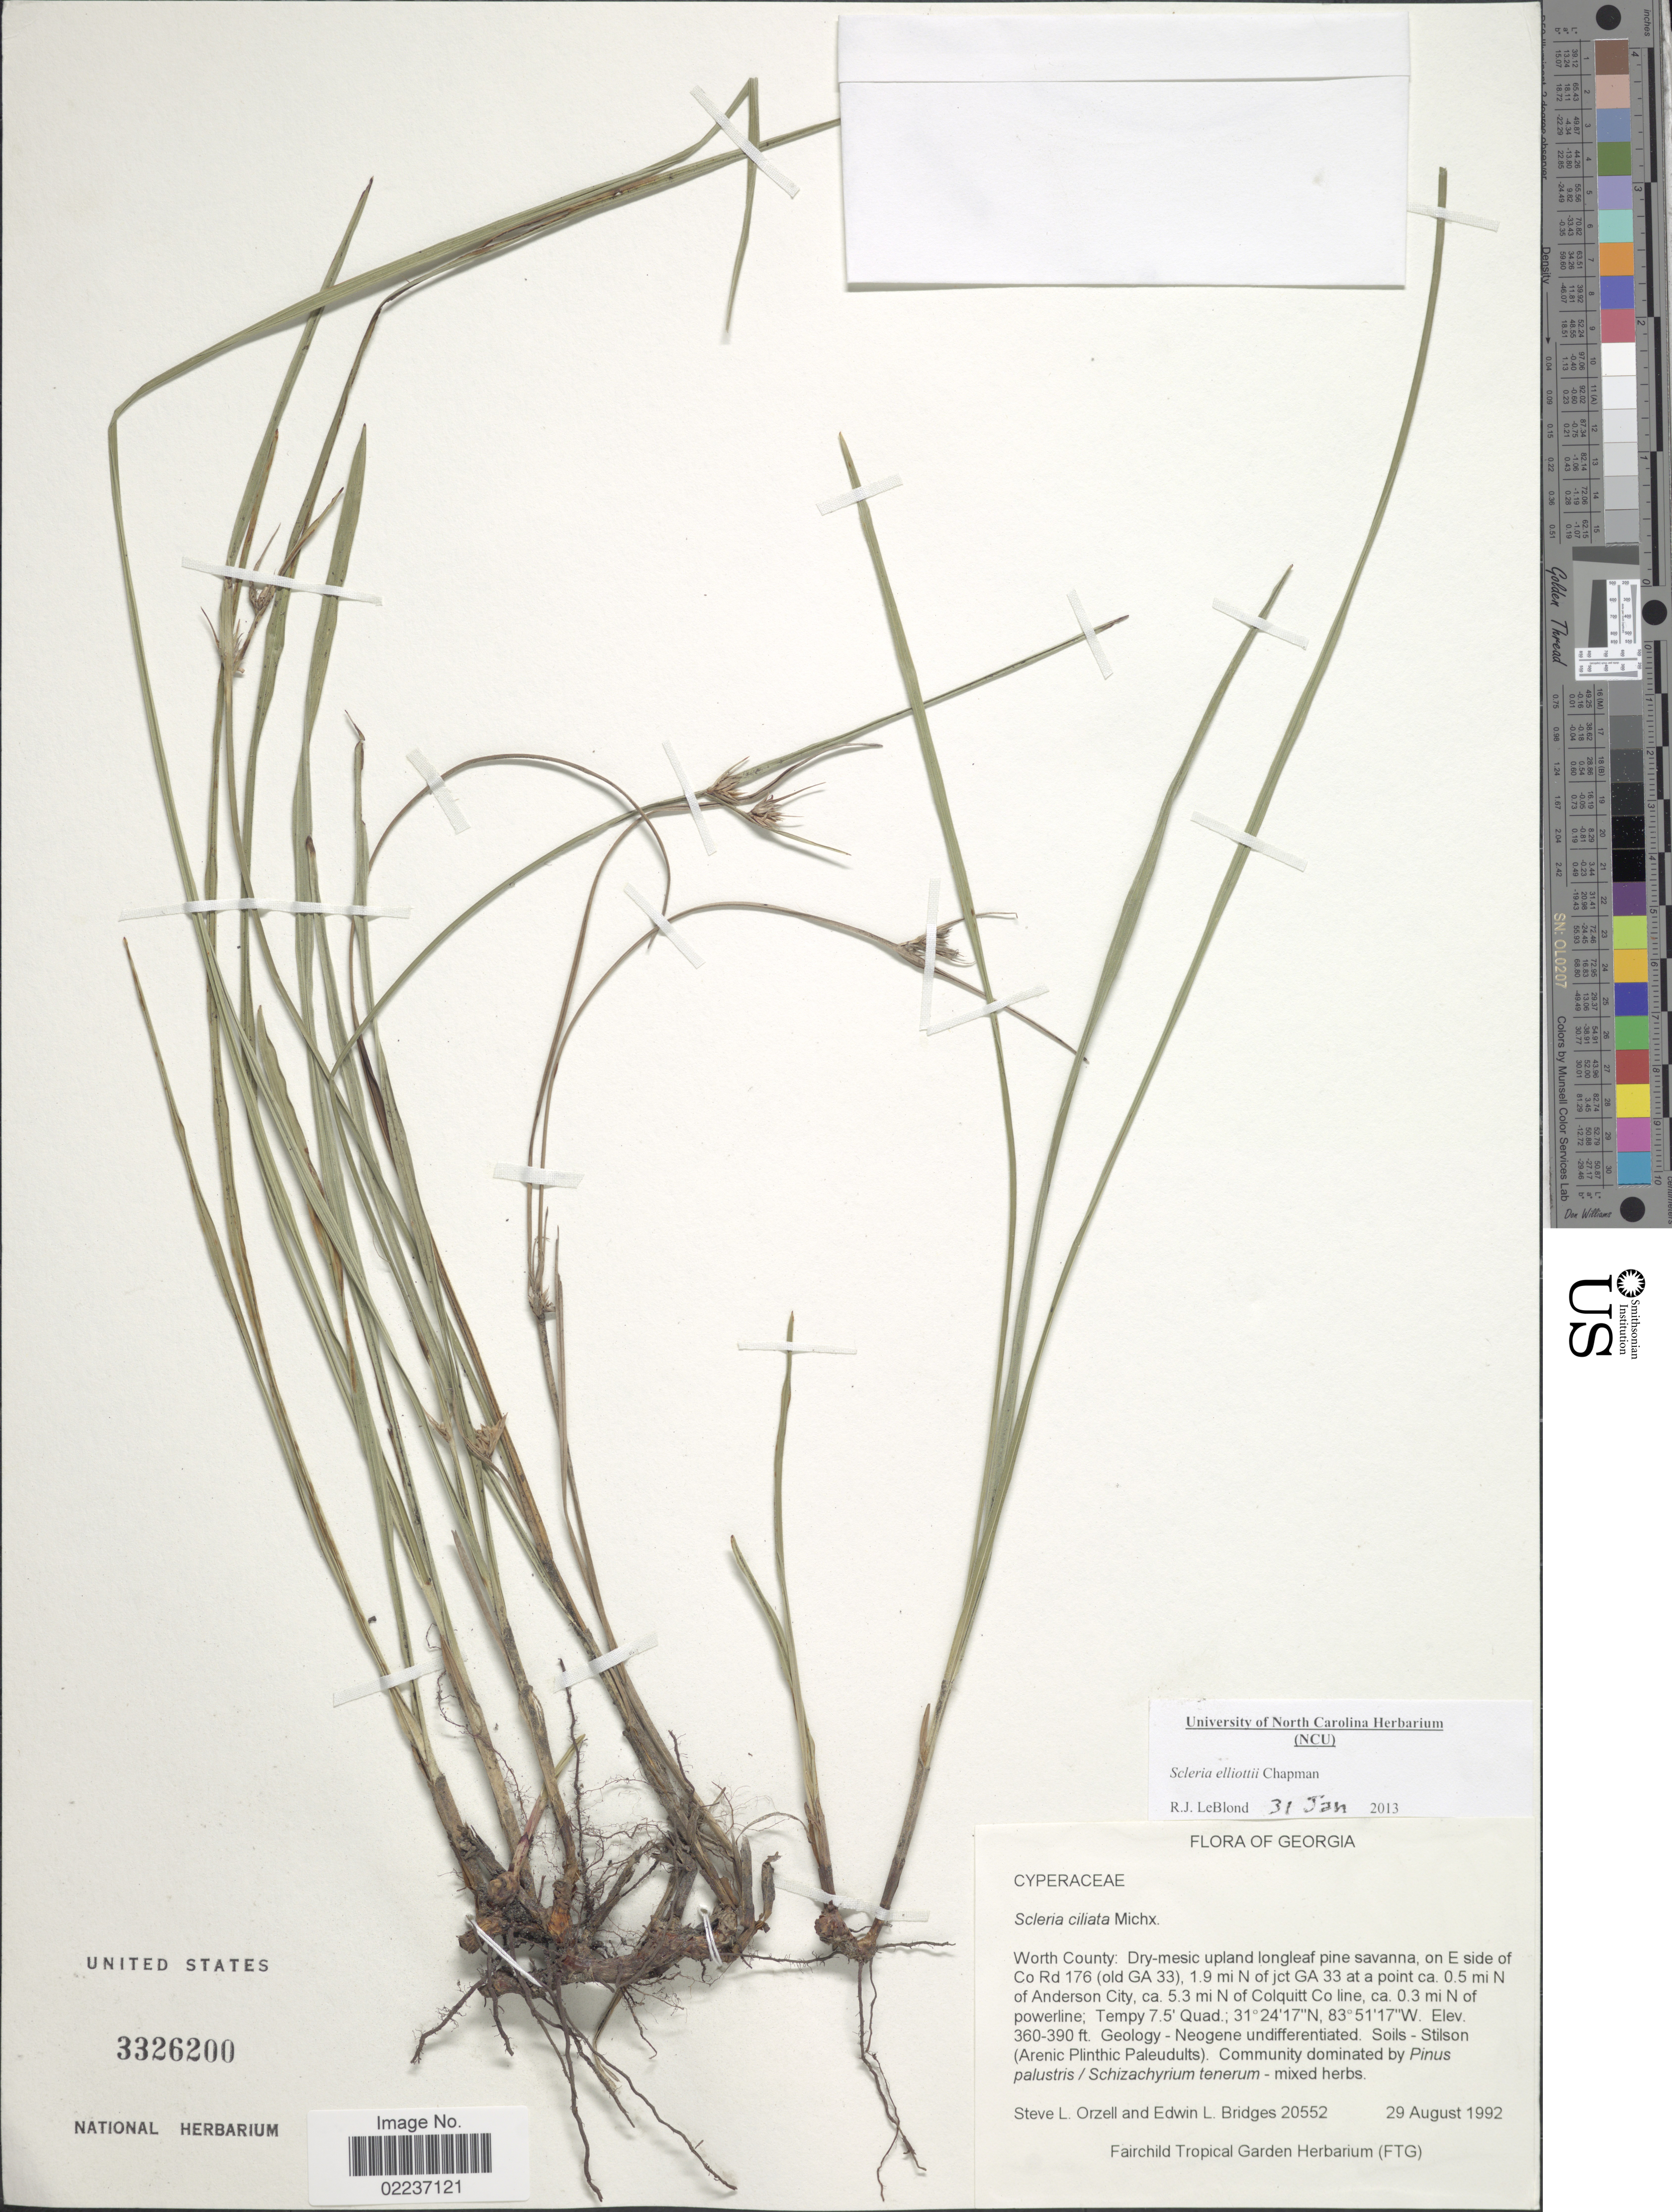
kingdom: Plantae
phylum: Tracheophyta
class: Liliopsida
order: Poales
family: Cyperaceae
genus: Scleria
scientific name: Scleria ciliata var. elliottii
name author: (Chapm.) Fernald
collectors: S. Orzell & E. Bridges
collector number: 20552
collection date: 1992-08-29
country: United States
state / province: Georgia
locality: Worth County: dry-mesic upland longleaf pine savanna, on E side of Co Rd 176 (old GA 33), 1.9 mi N of jct GA 33 at a point ca. 0.5 mi N of Anderson City, ca. 5.3 mi N of Colquitt Co line, ca. 0.3 mi N of powerline; Tempy 7.5' Quad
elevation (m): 110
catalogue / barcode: US 3326200